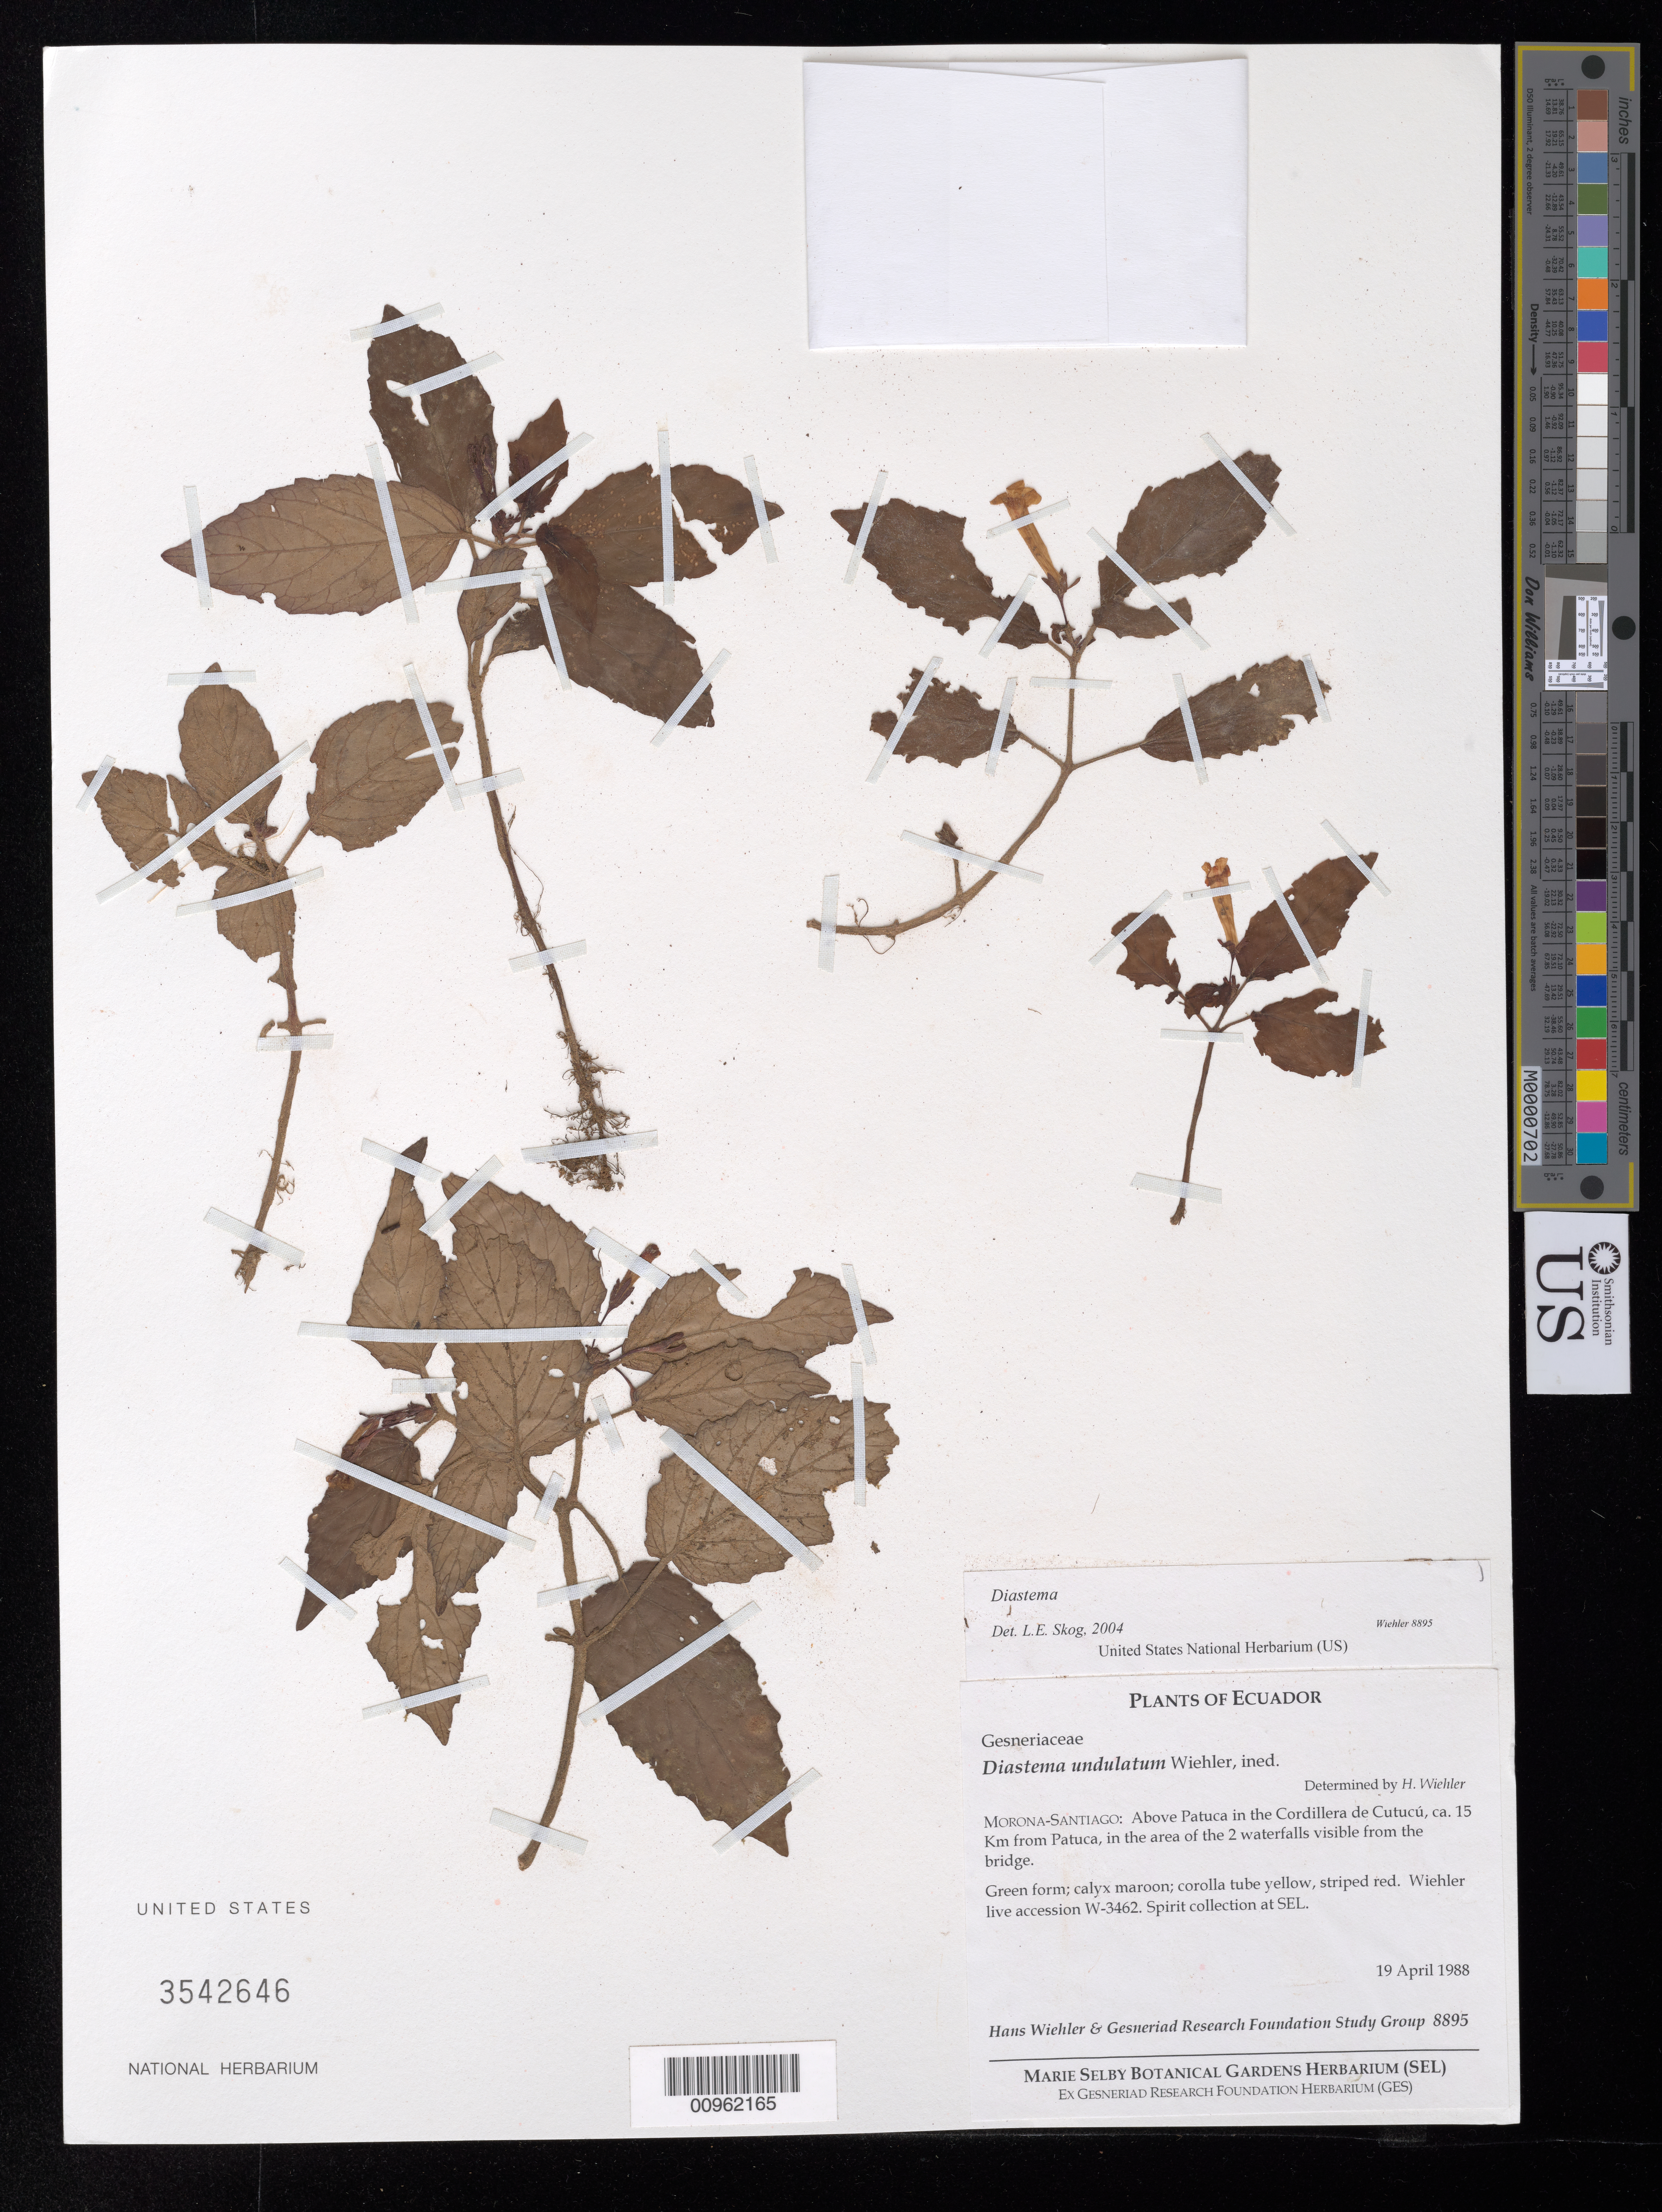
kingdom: Plantae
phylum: Tracheophyta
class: Magnoliopsida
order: Lamiales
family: Gesneriaceae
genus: Diastema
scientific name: Diastema sp.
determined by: Skog, Laurence E.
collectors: H. J. Wiehler & GRF Study Group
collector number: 8895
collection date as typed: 19 Apr 1988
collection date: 1988-04-19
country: Ecuador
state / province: Morona-Santiago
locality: Morona-Sangiago: above Patuca in the Cordillera de Cutucú, ca. 15 km from Patuca, in the area of the 2 waterfalls visible from the bridge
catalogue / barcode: US 3542646